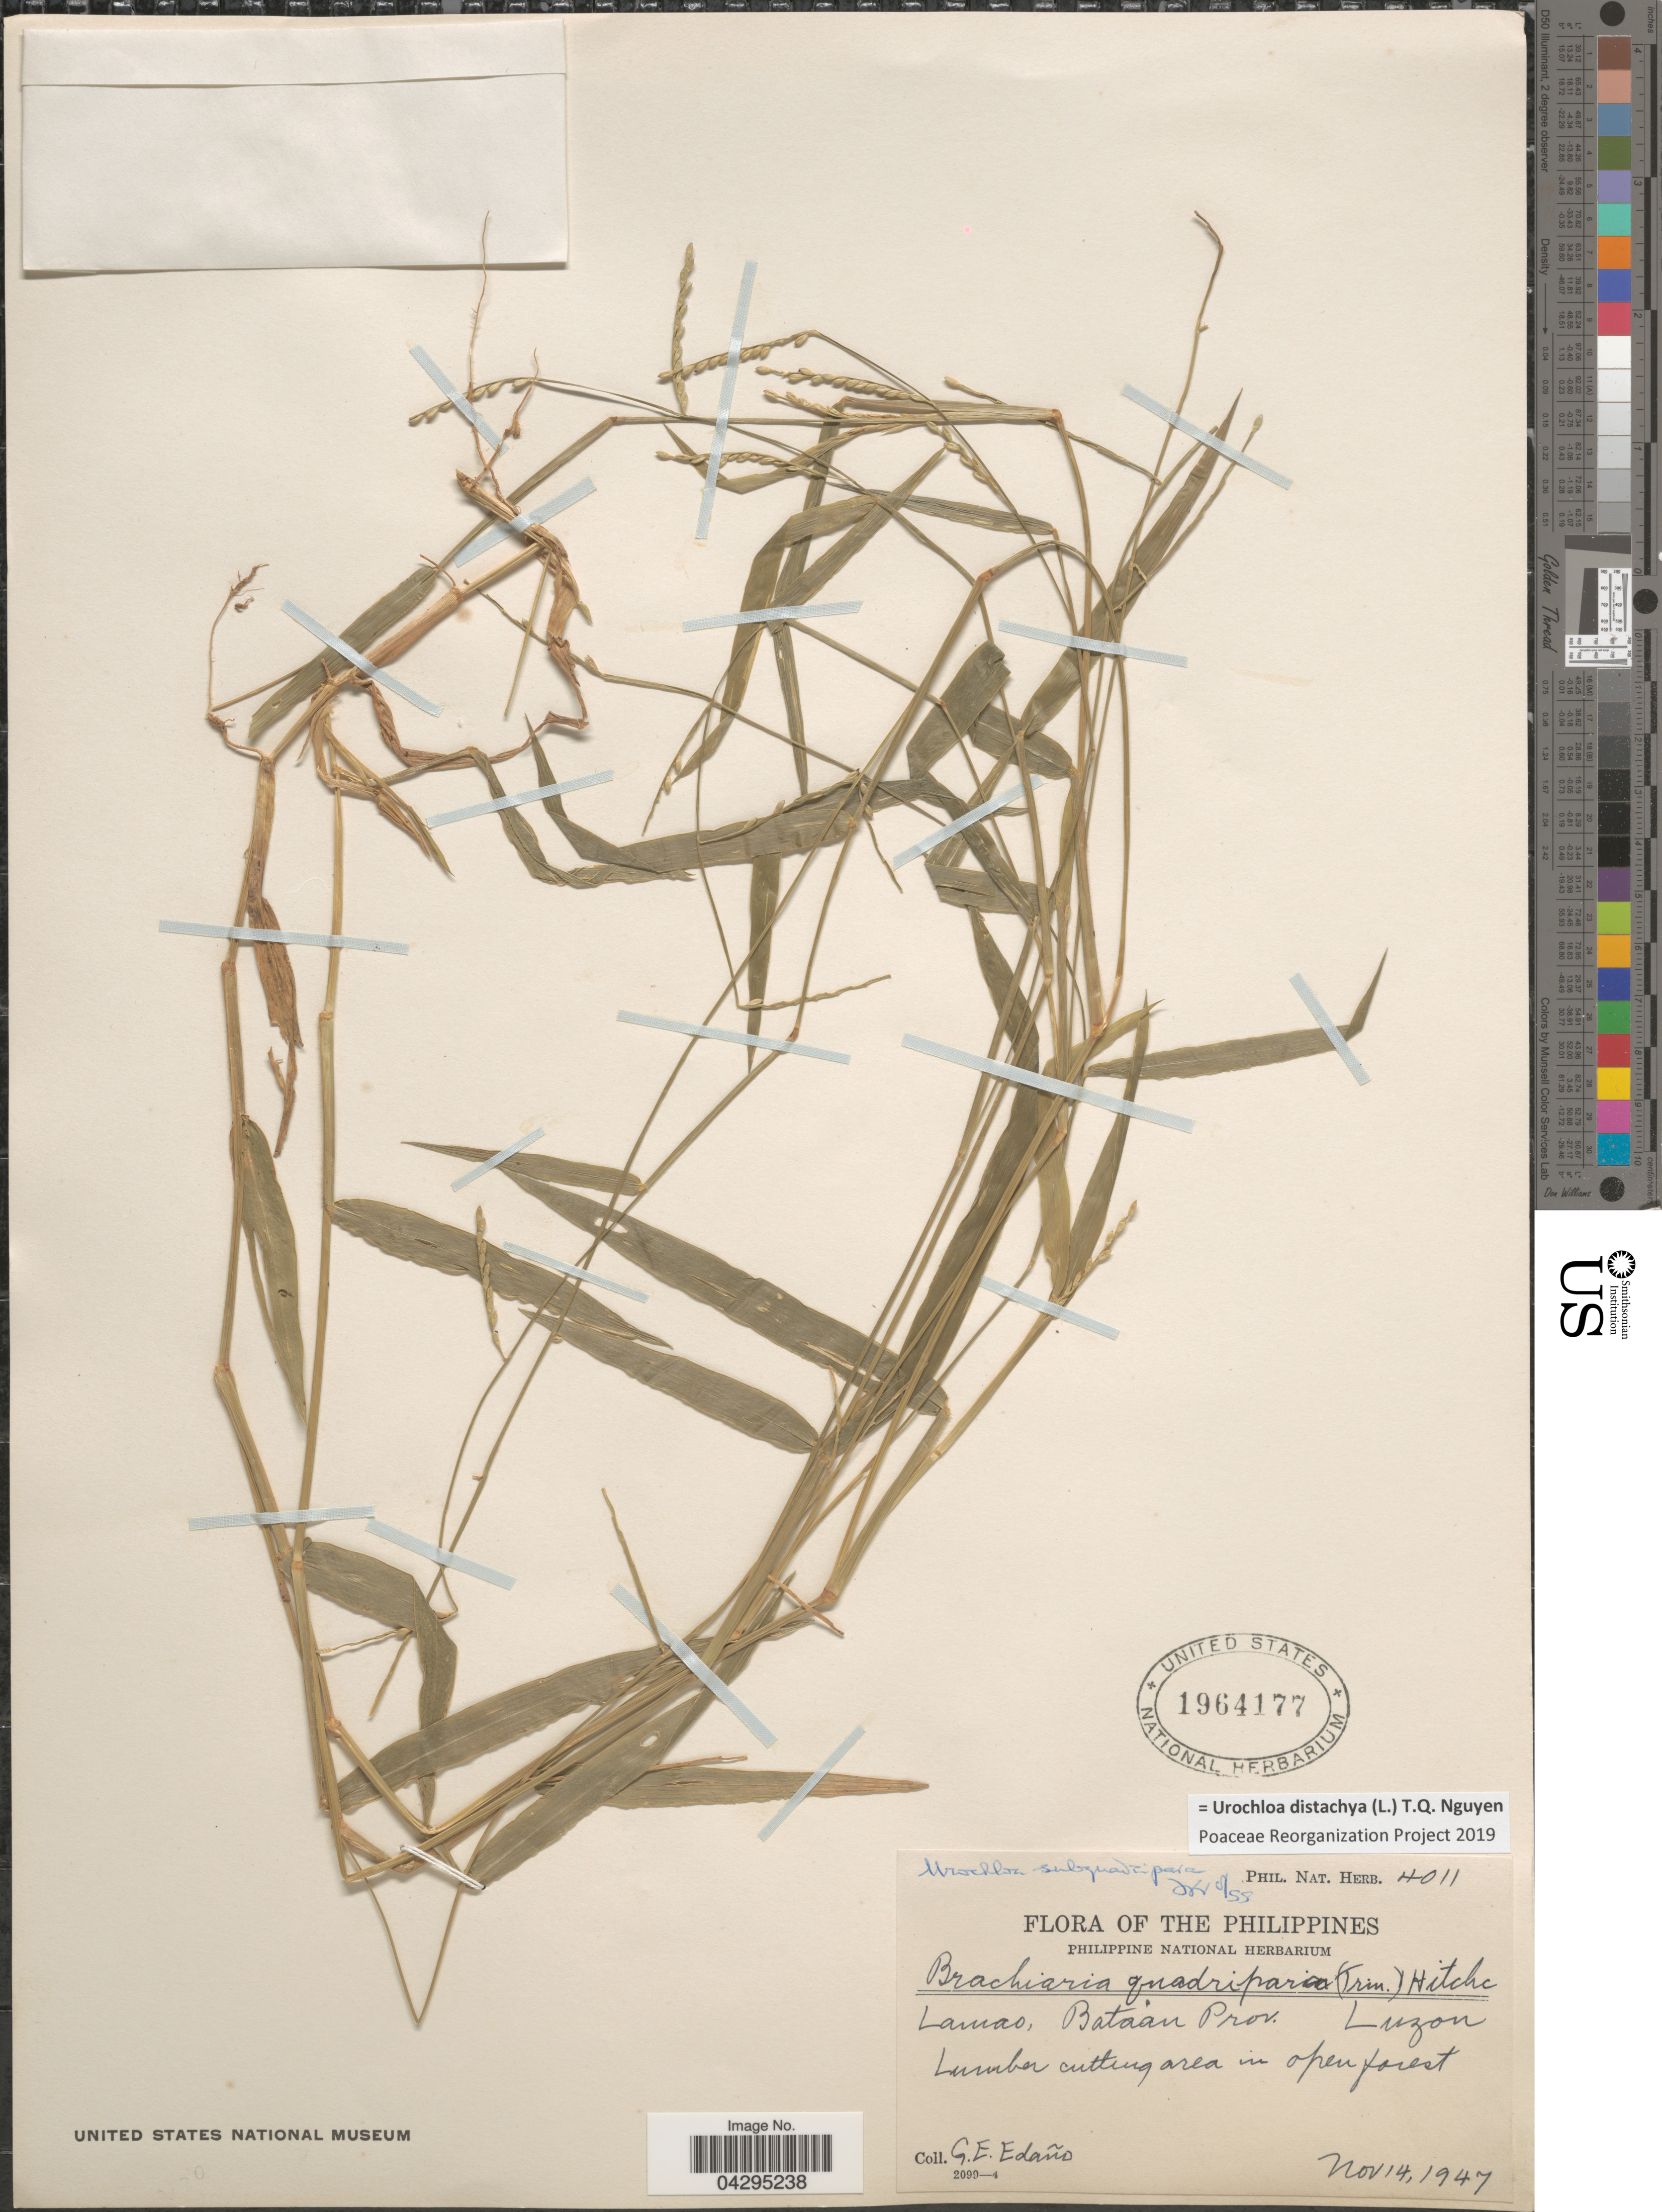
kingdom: Plantae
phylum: Tracheophyta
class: Liliopsida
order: Poales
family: Poaceae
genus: Urochloa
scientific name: Urochloa distachya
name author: (L.) T.Q. Nguyen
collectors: G. E. Edaño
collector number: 4011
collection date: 1947-11-14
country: Philippines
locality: Lamao, Bataan Prov.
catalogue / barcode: US 1964177